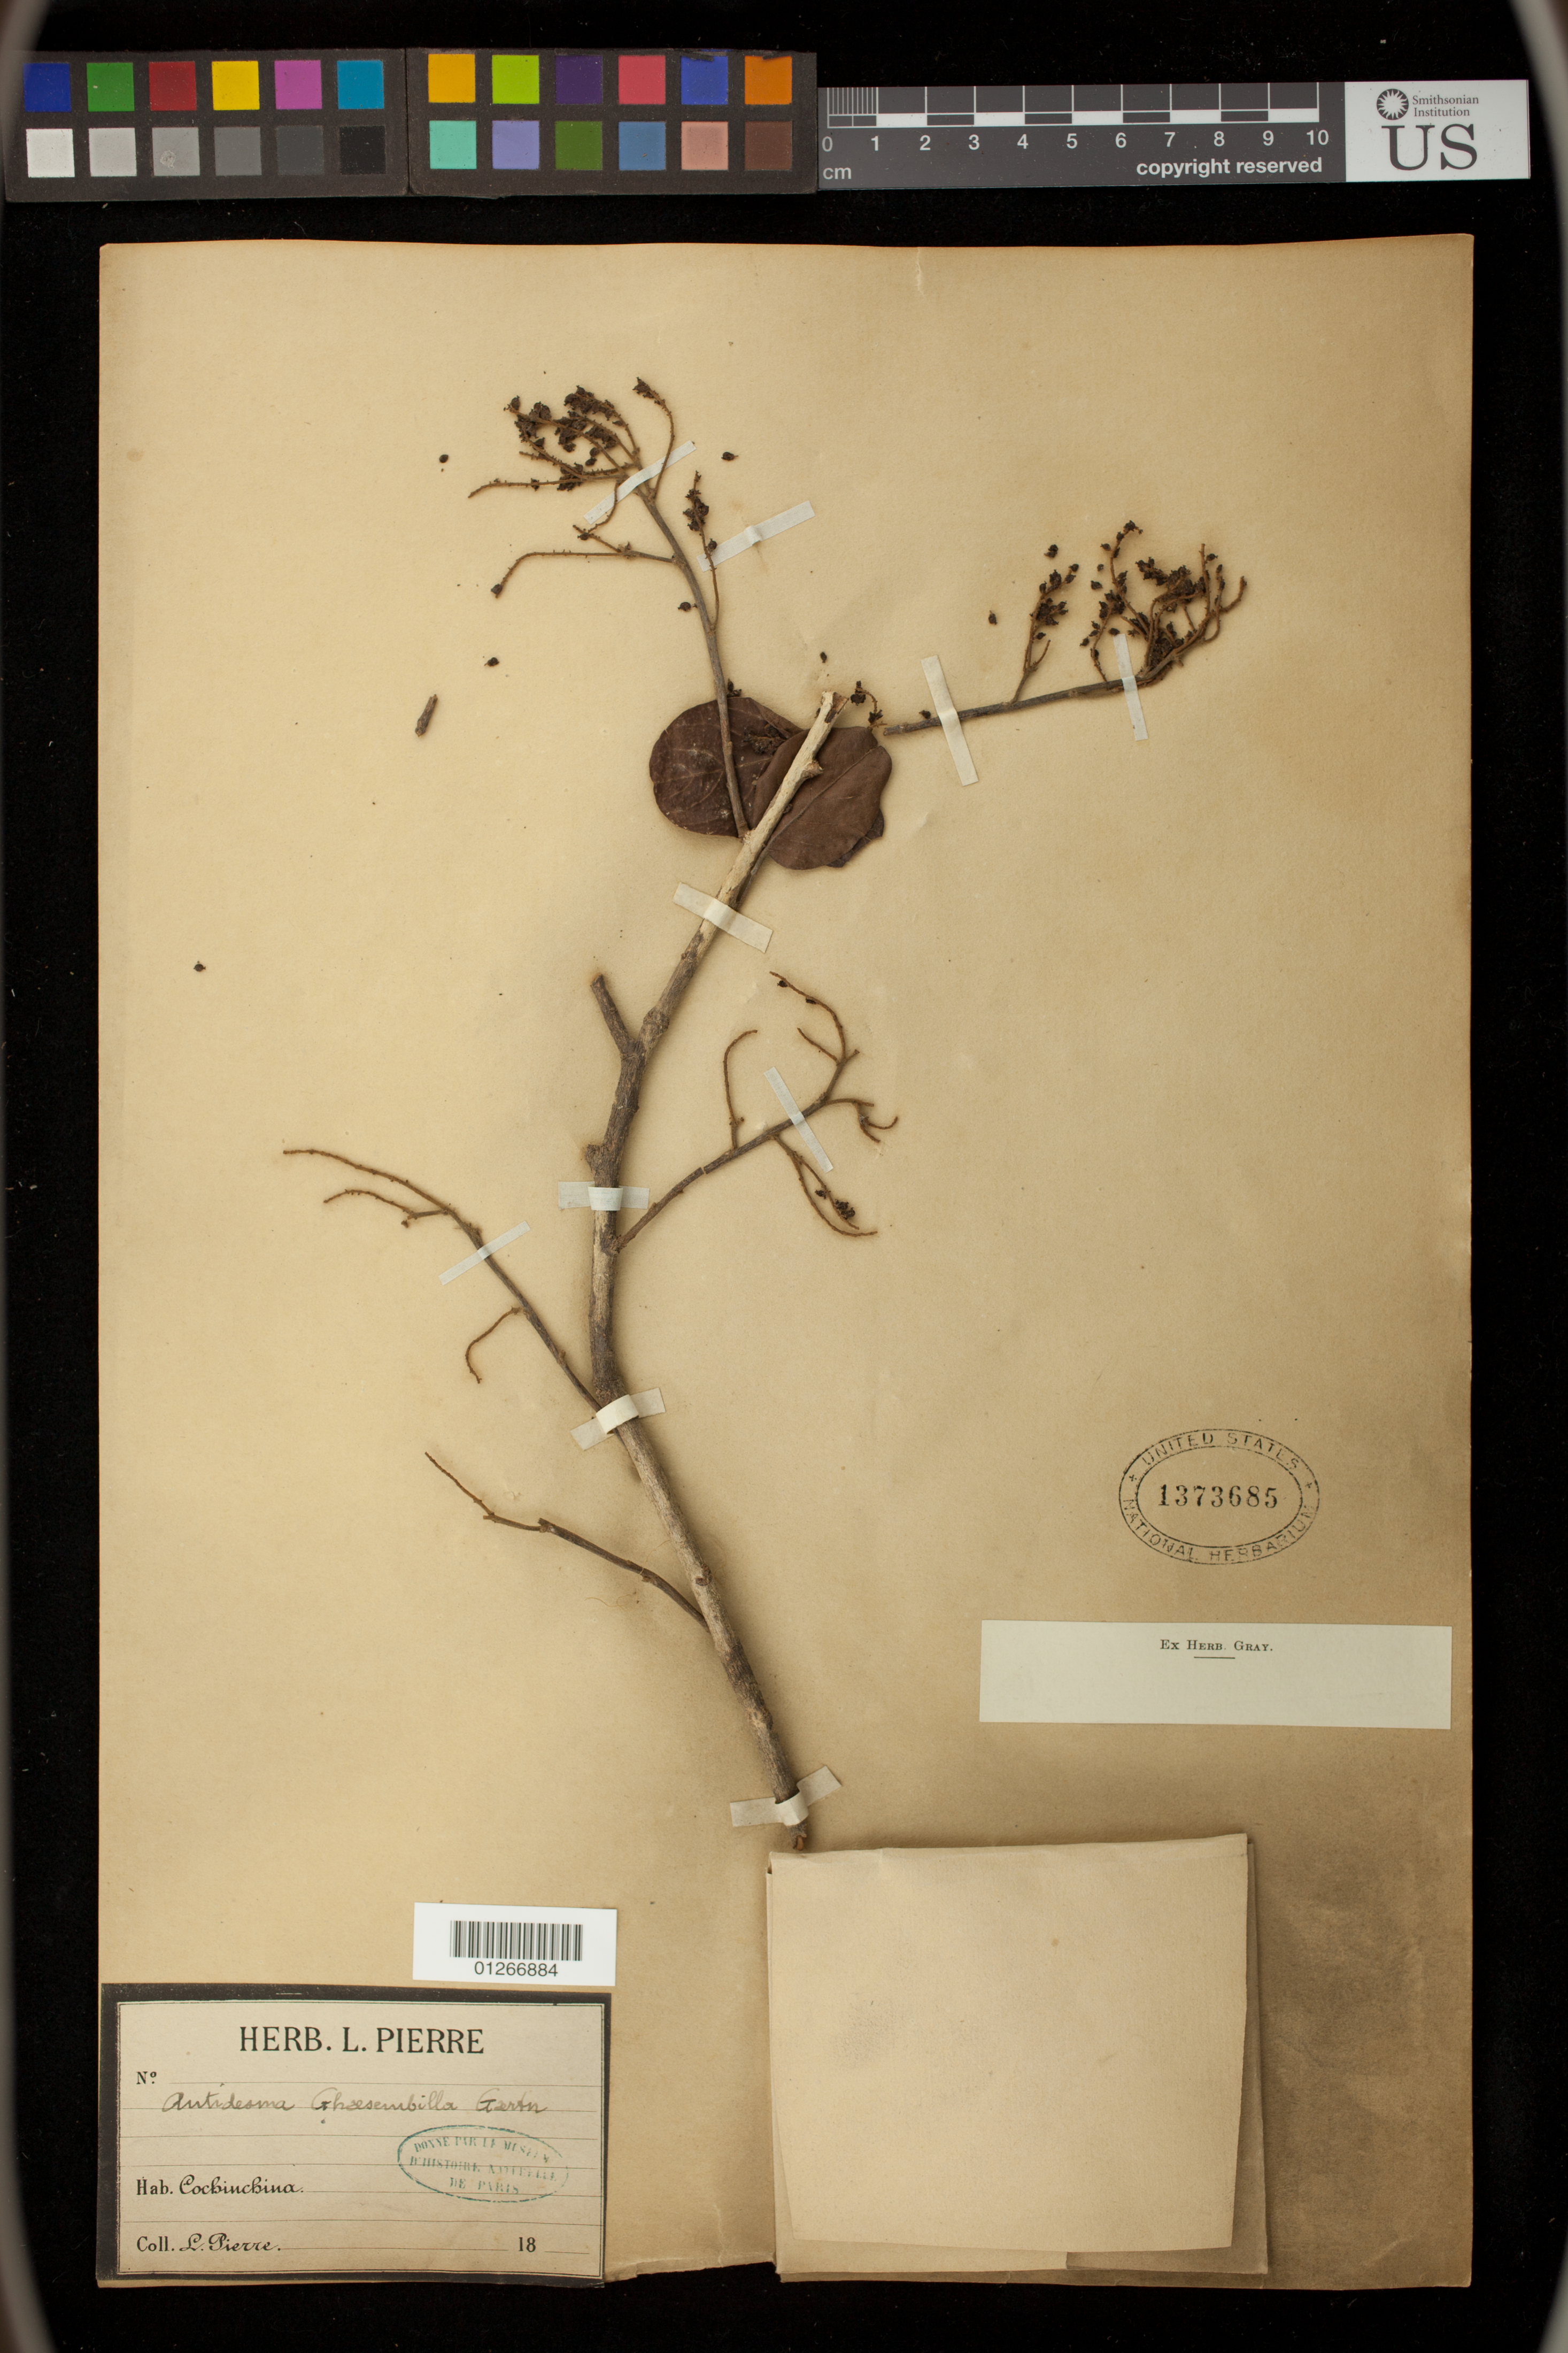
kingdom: Plantae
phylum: Tracheophyta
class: Magnoliopsida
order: Malpighiales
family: Phyllanthaceae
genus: Antidesma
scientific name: Antidesma ghaesembilla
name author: Gaertn.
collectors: L. Pierre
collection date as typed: Feb 1864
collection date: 1864-02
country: Vietnam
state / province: Cochinchina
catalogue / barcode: US 1373685